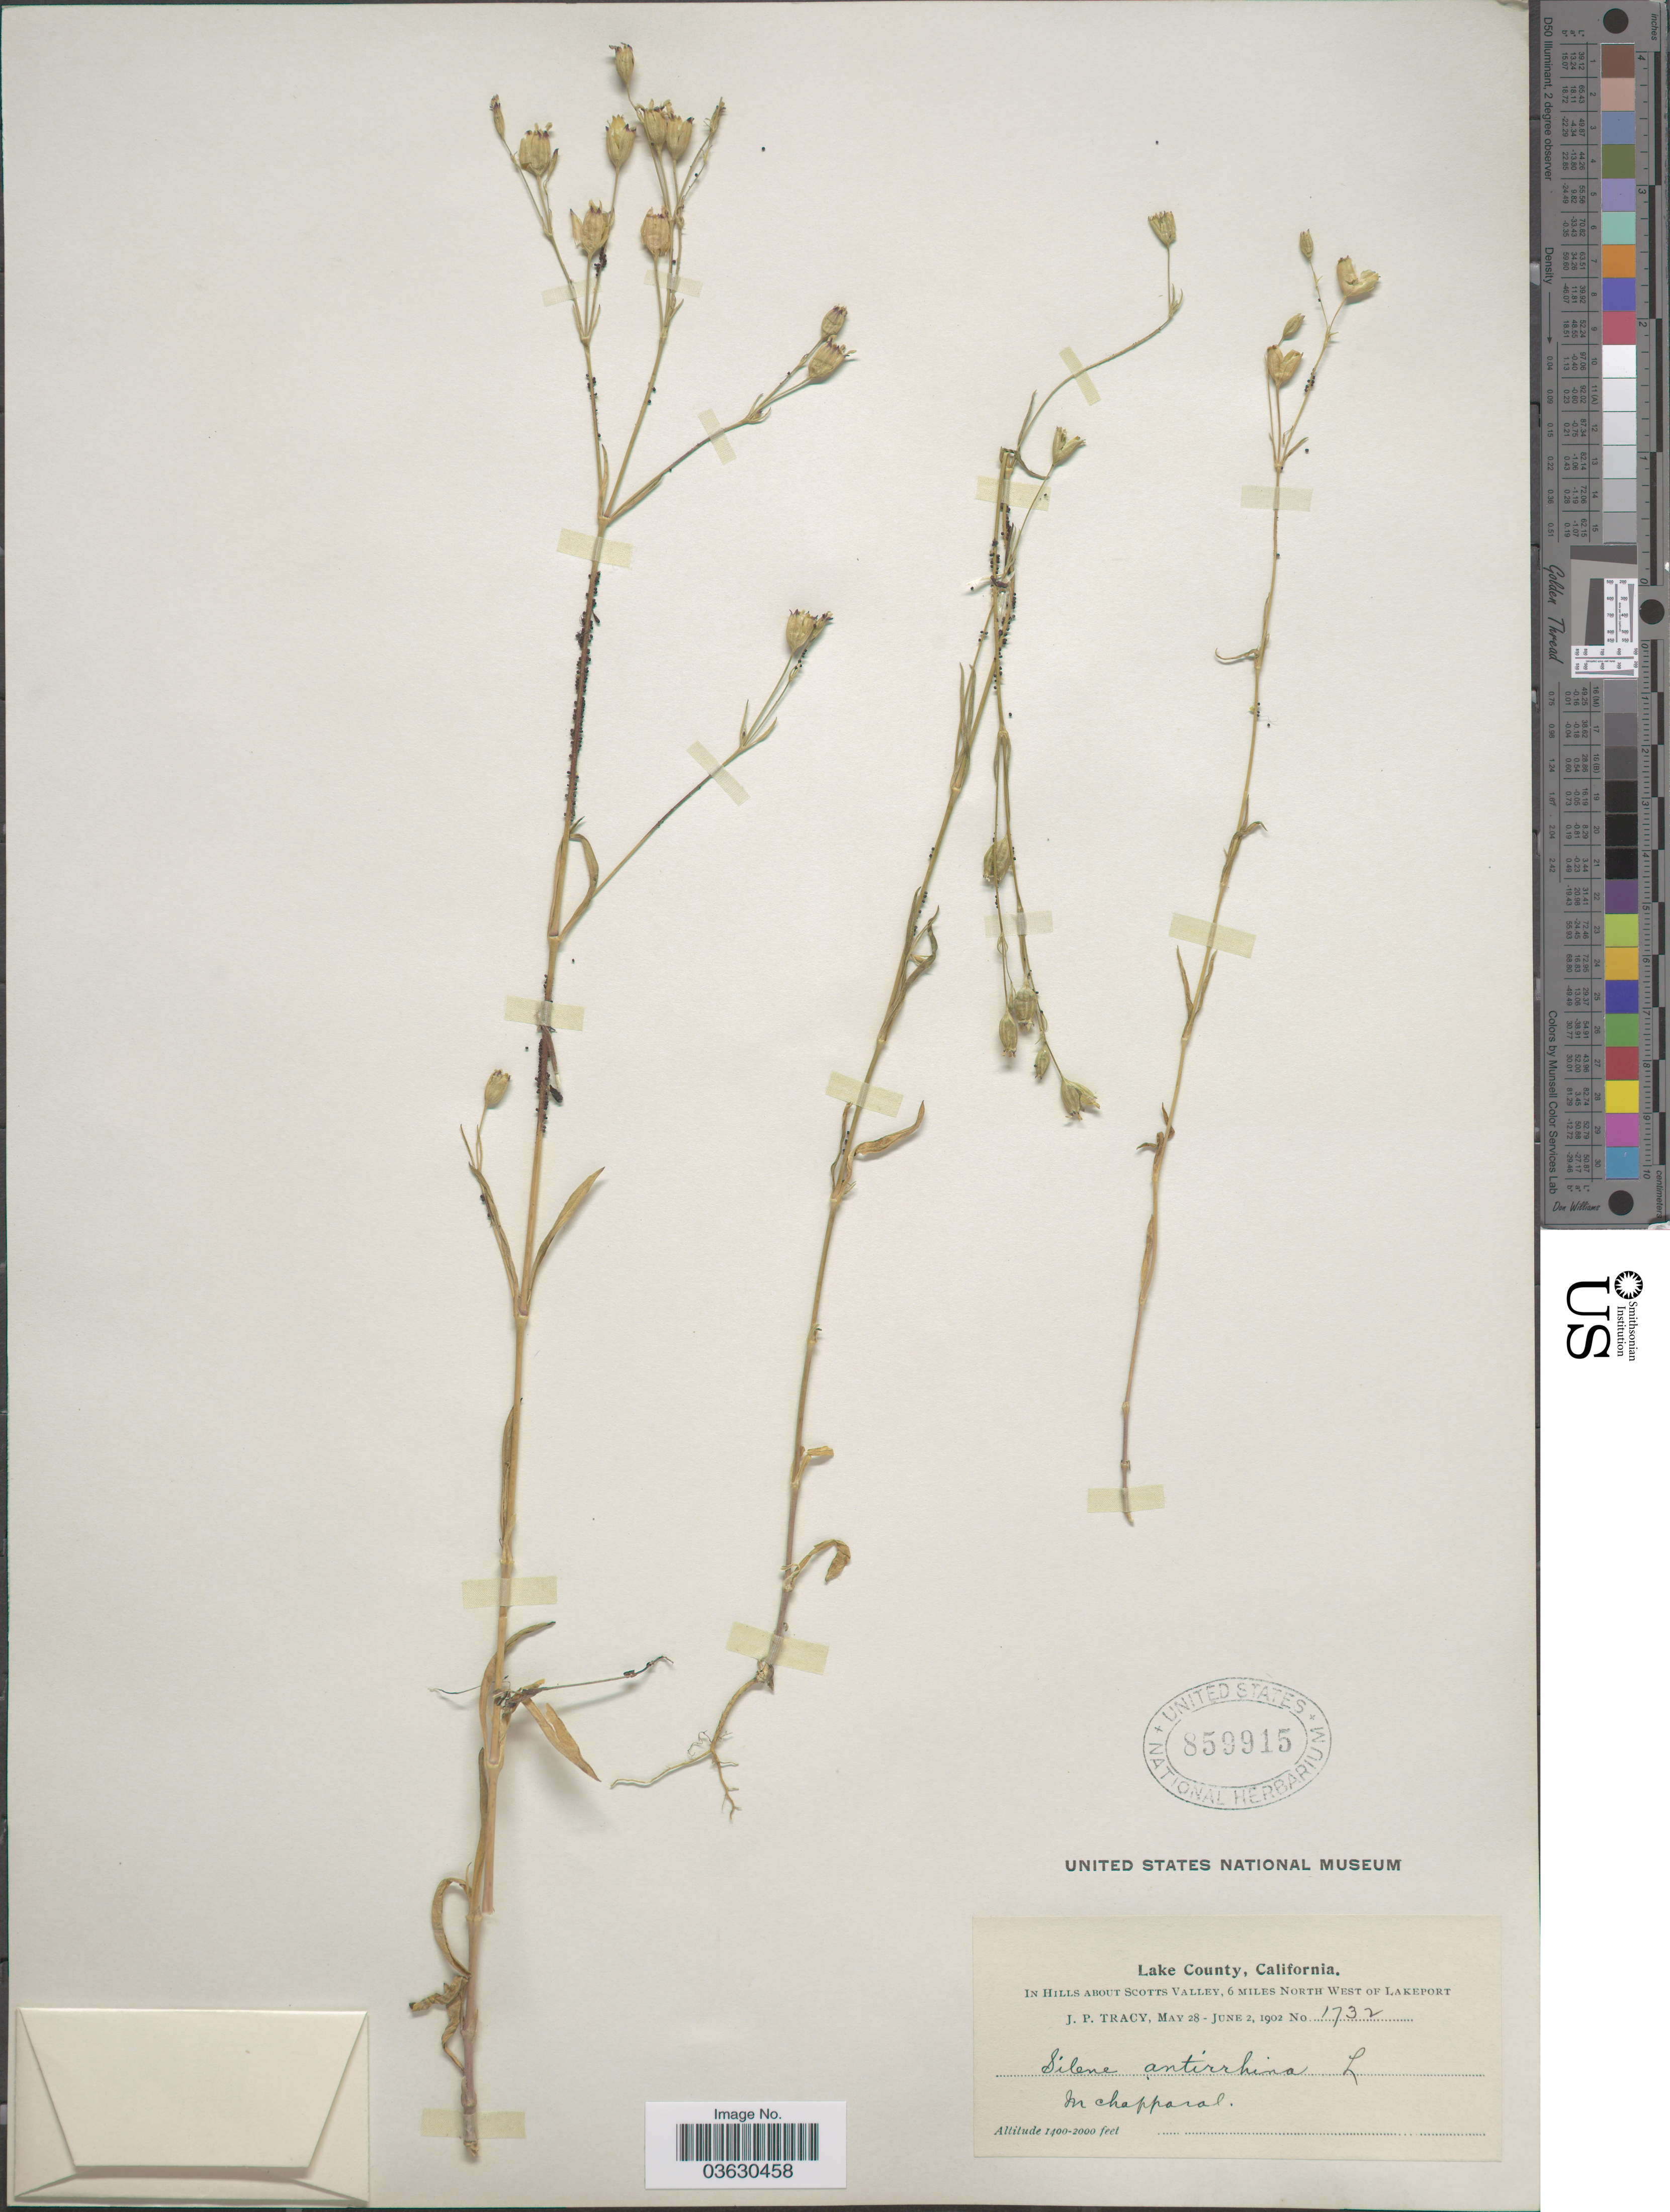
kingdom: Plantae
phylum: Tracheophyta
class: Magnoliopsida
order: Caryophyllales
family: Caryophyllaceae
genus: Silene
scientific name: Silene antirrhina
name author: L.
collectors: J. Tracy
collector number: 1732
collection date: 1902-05-28/1902-06-02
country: United States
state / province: California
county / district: Lake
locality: Lake County. In hills about Scotts Valley, 6 miles north west of Lakeport. In chapparal.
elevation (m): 427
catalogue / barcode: US 859915